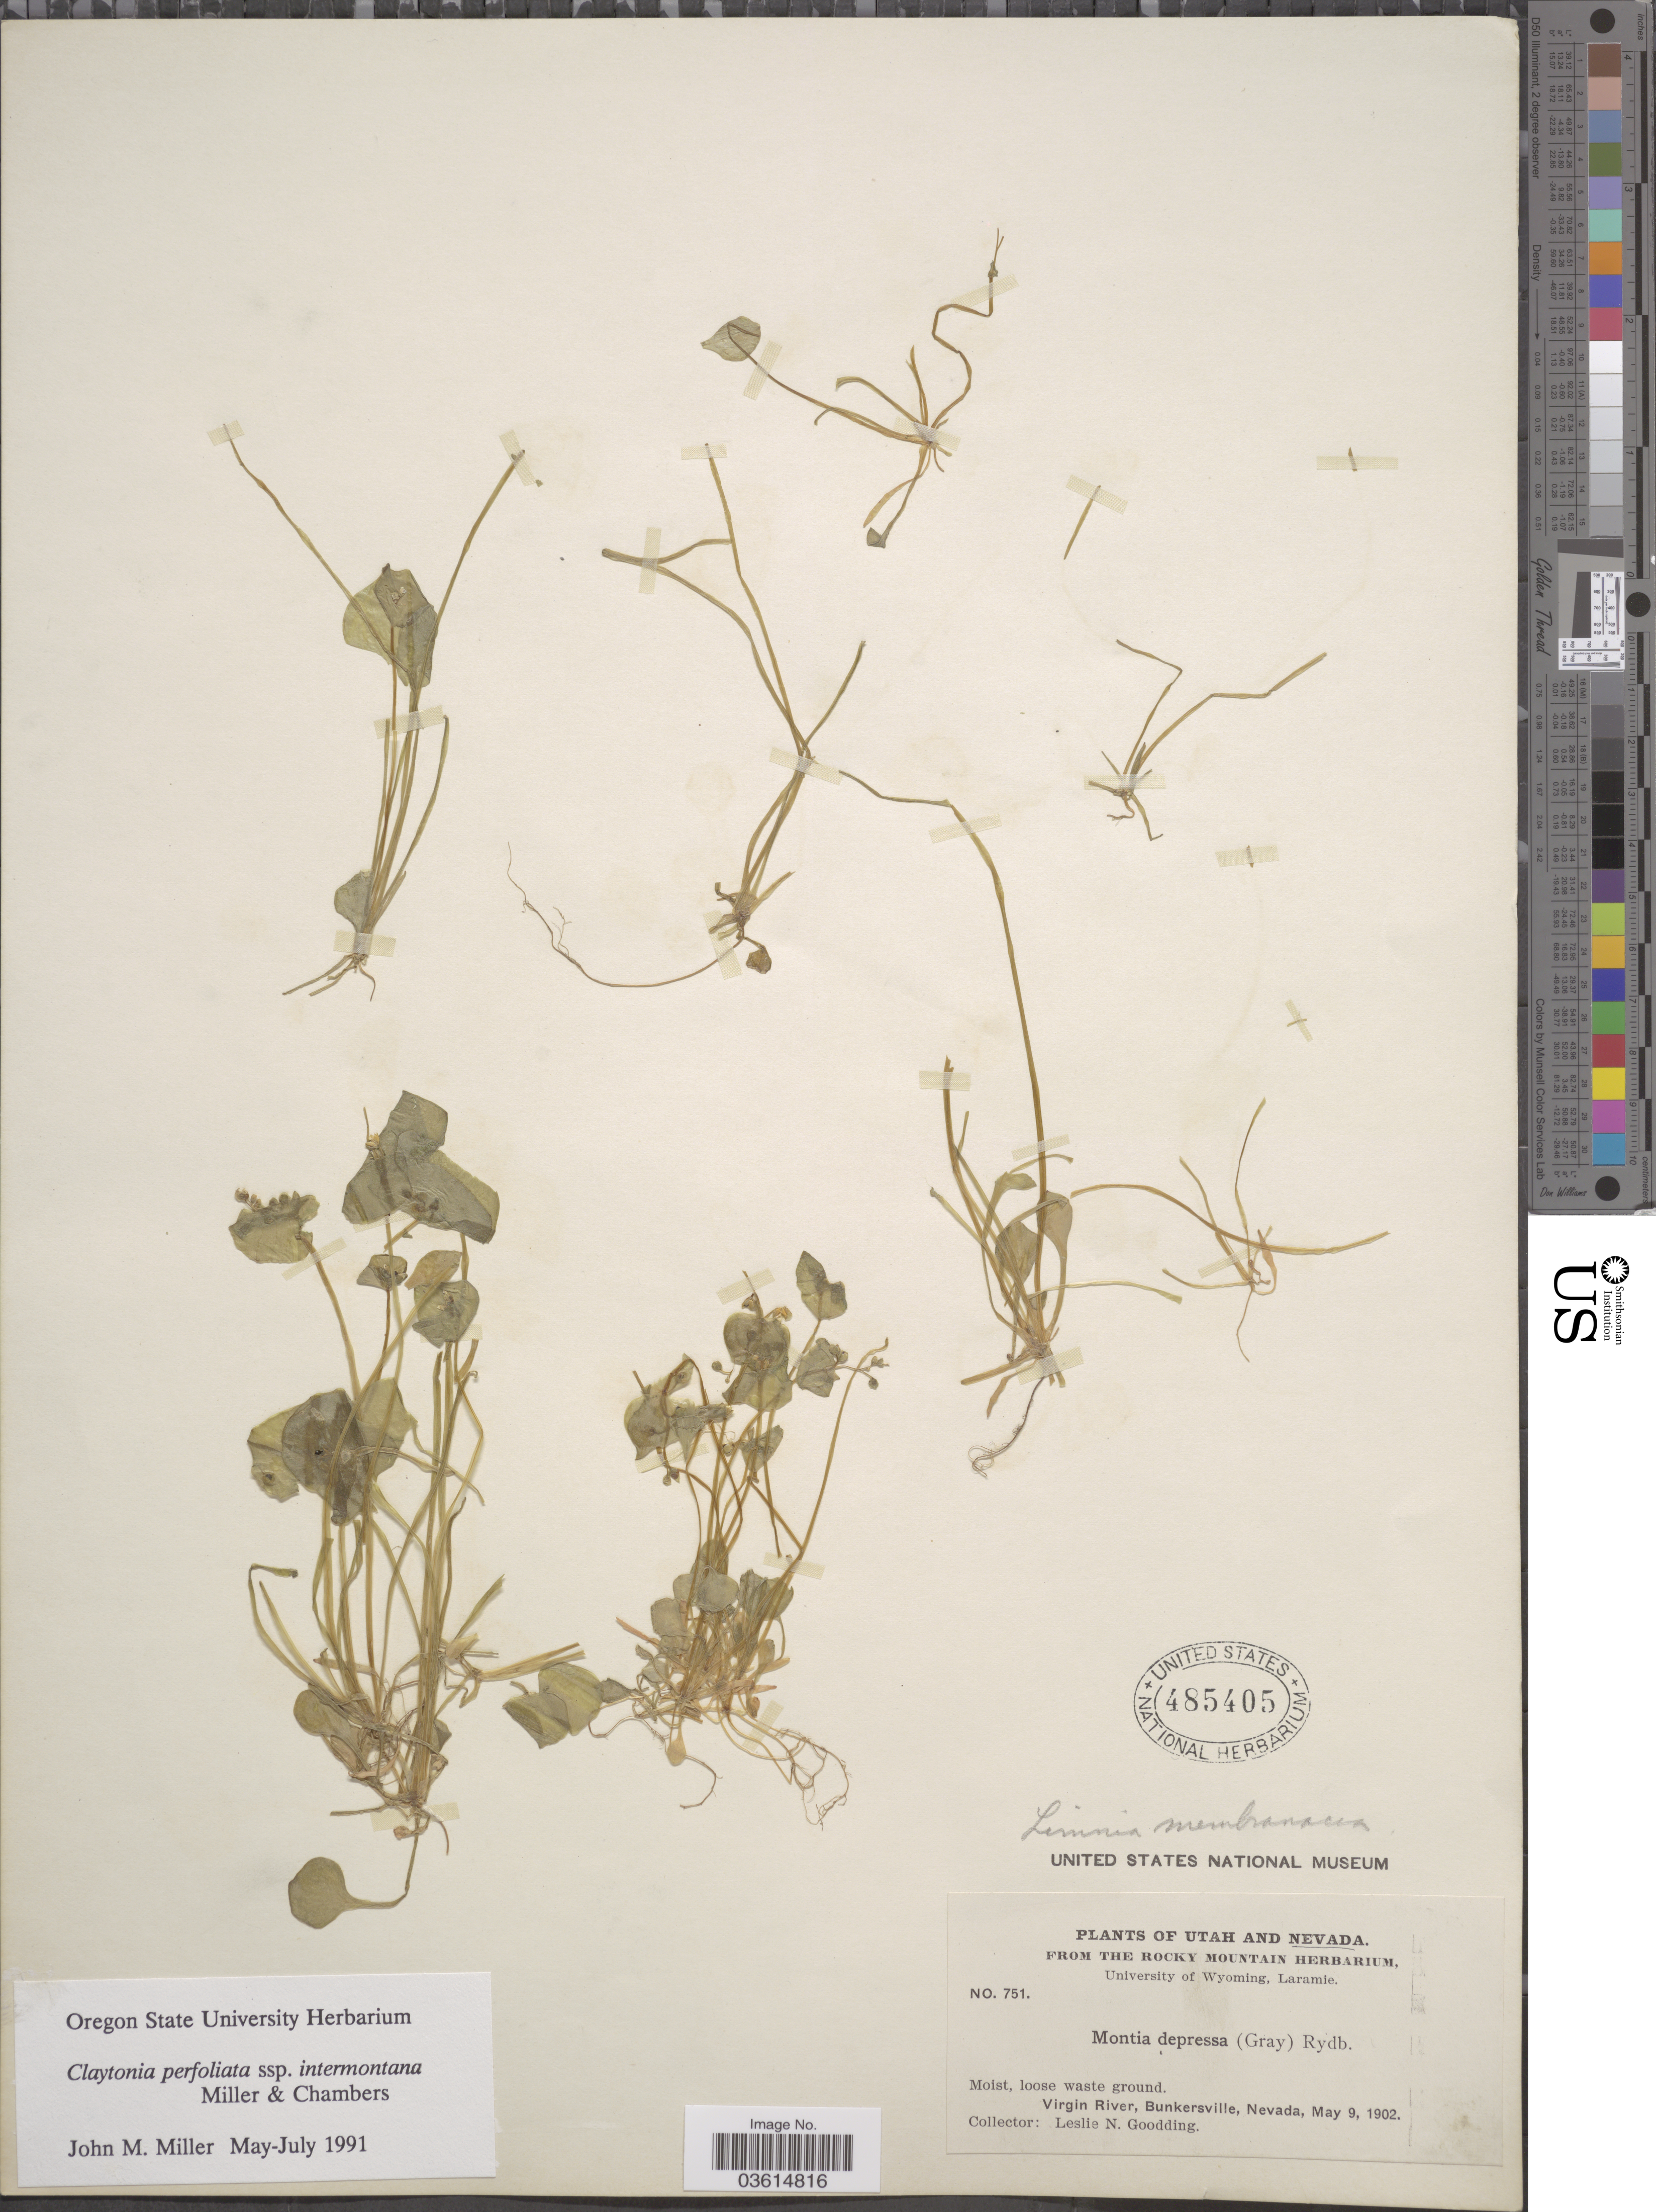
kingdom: Plantae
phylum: Tracheophyta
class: Magnoliopsida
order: Caryophyllales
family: Montiaceae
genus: Claytonia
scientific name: Claytonia perfoliata subsp. intermontana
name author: Mill. & Chambers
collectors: L. N. Goodding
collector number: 751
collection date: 1902-05-09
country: United States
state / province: Nevada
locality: Virgin River, Bunkersville.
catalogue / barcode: US 485405